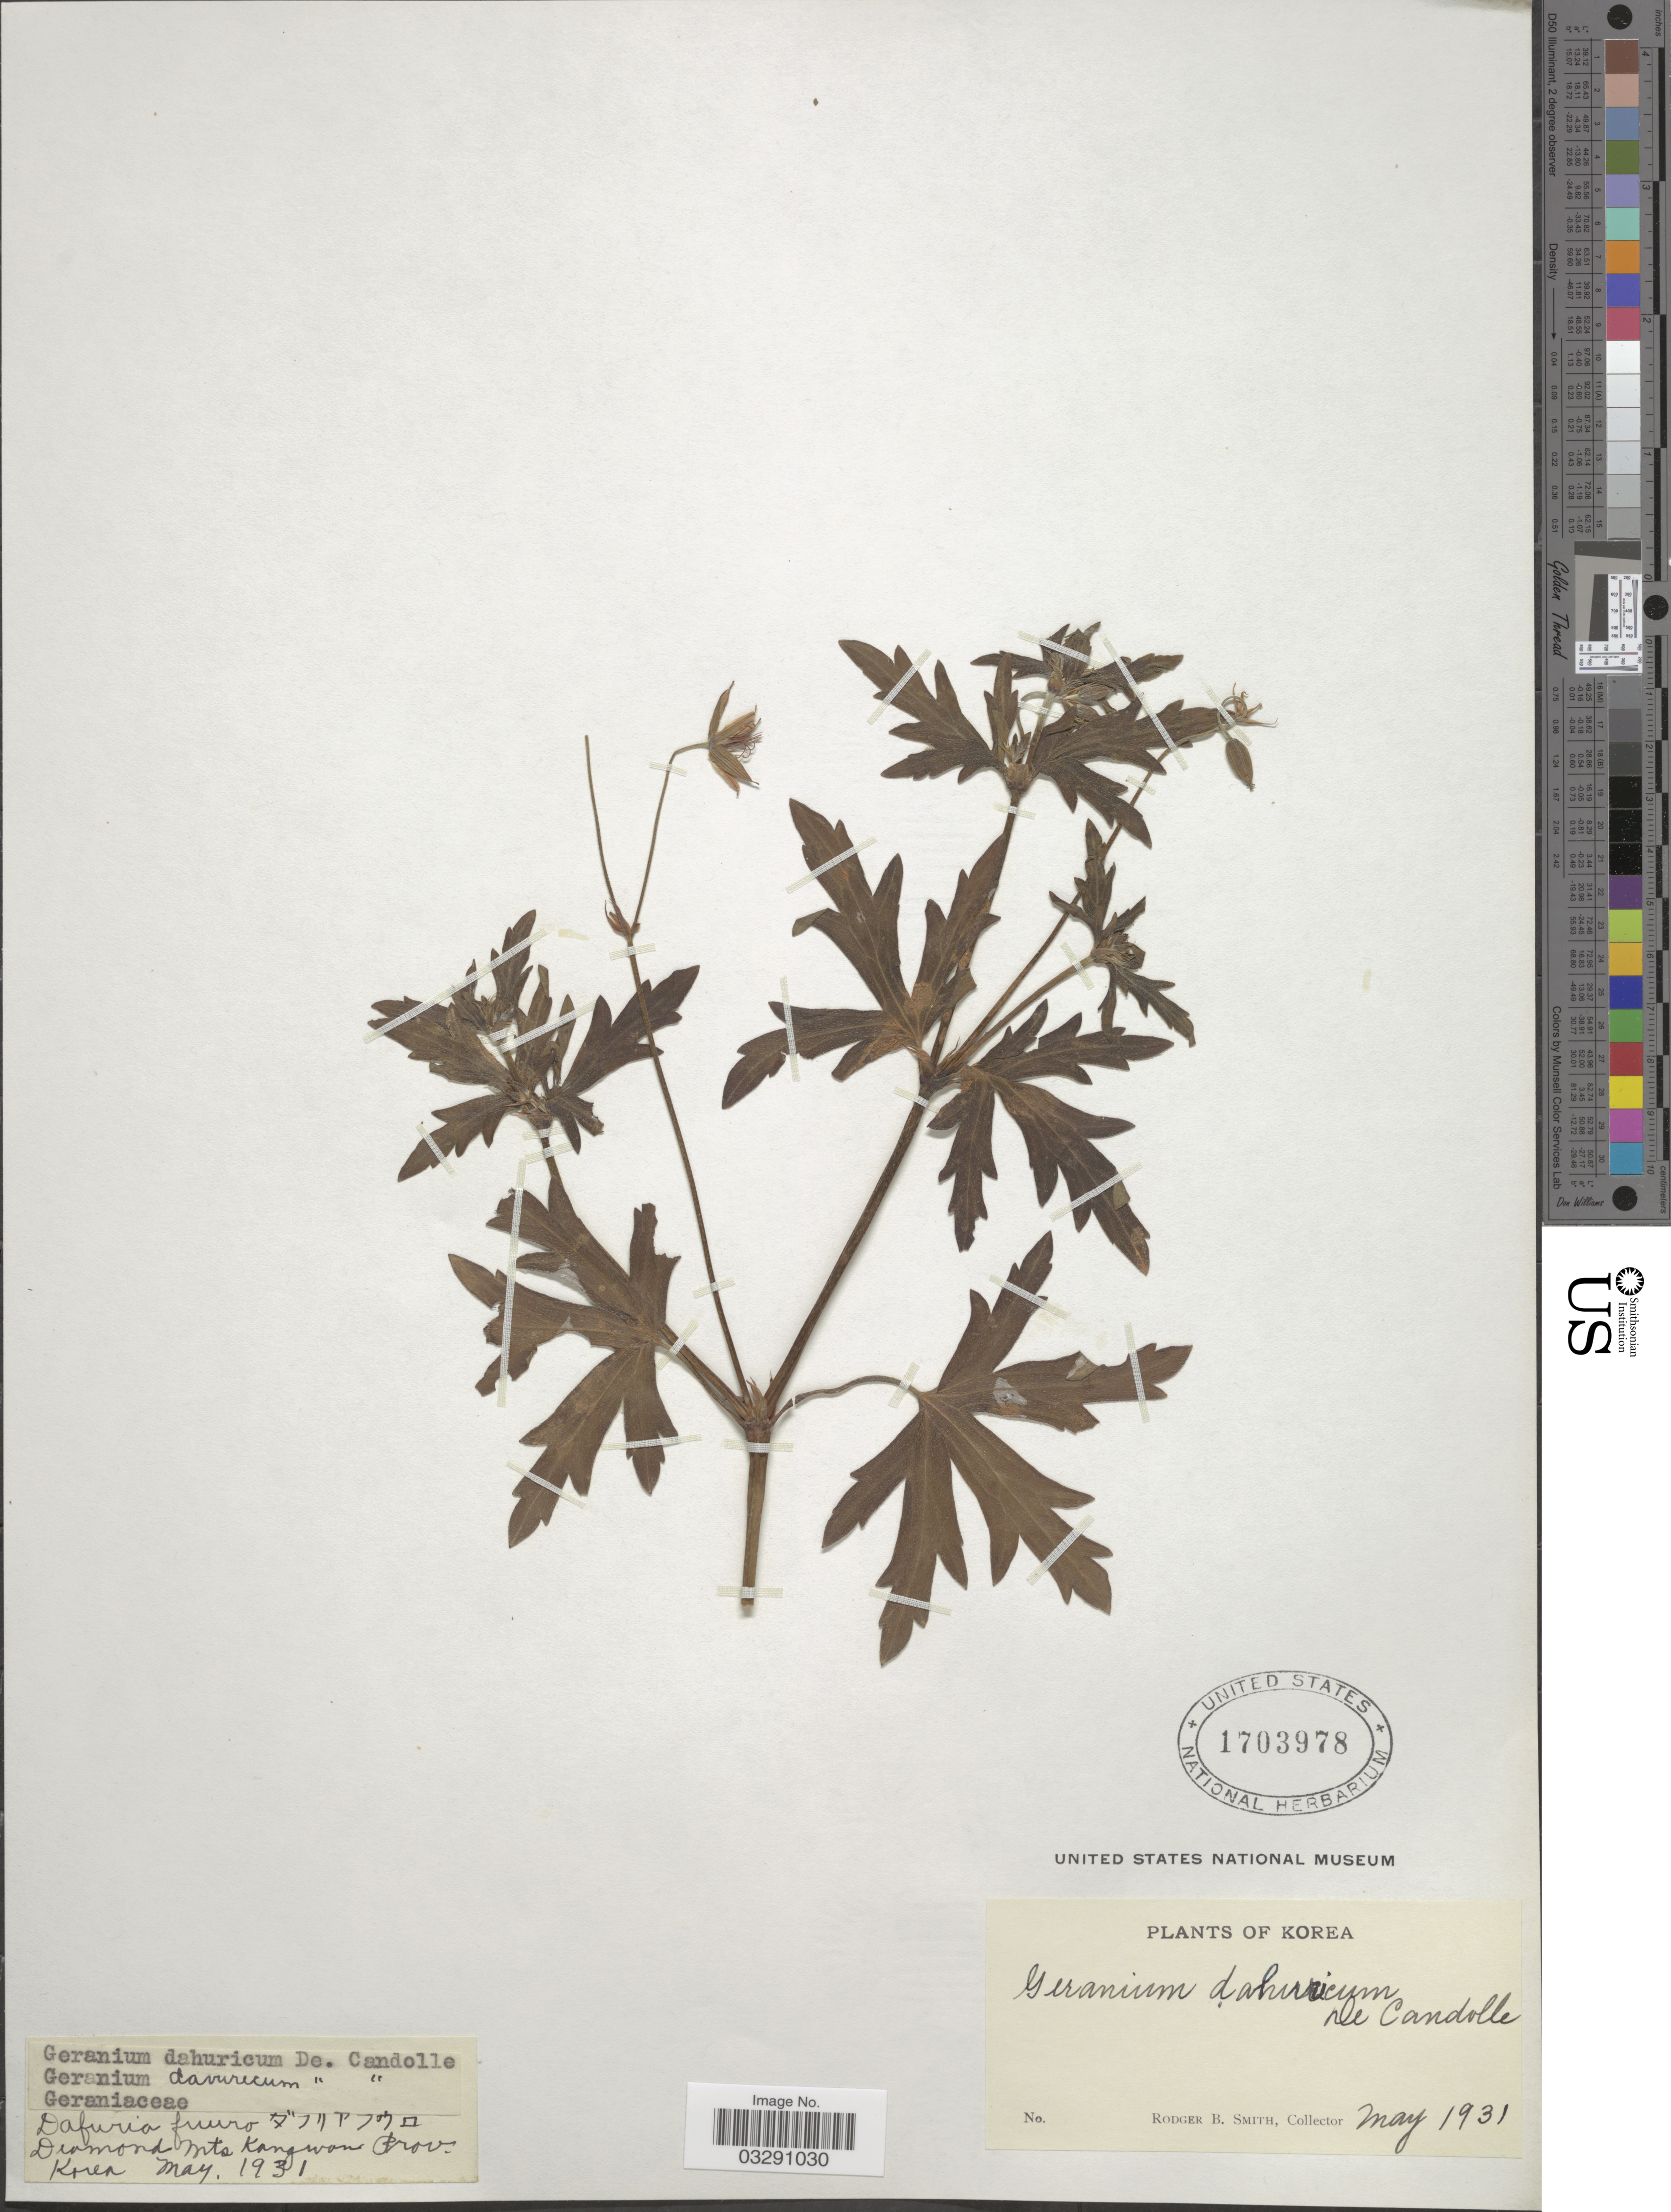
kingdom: Plantae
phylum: Tracheophyta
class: Magnoliopsida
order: Geraniales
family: Geraniaceae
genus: Geranium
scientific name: Geranium dahuricum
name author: DC.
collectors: R. Smith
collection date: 1931-05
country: North Korea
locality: Diamond Mts Kangwan Prov.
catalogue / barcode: US 1703978